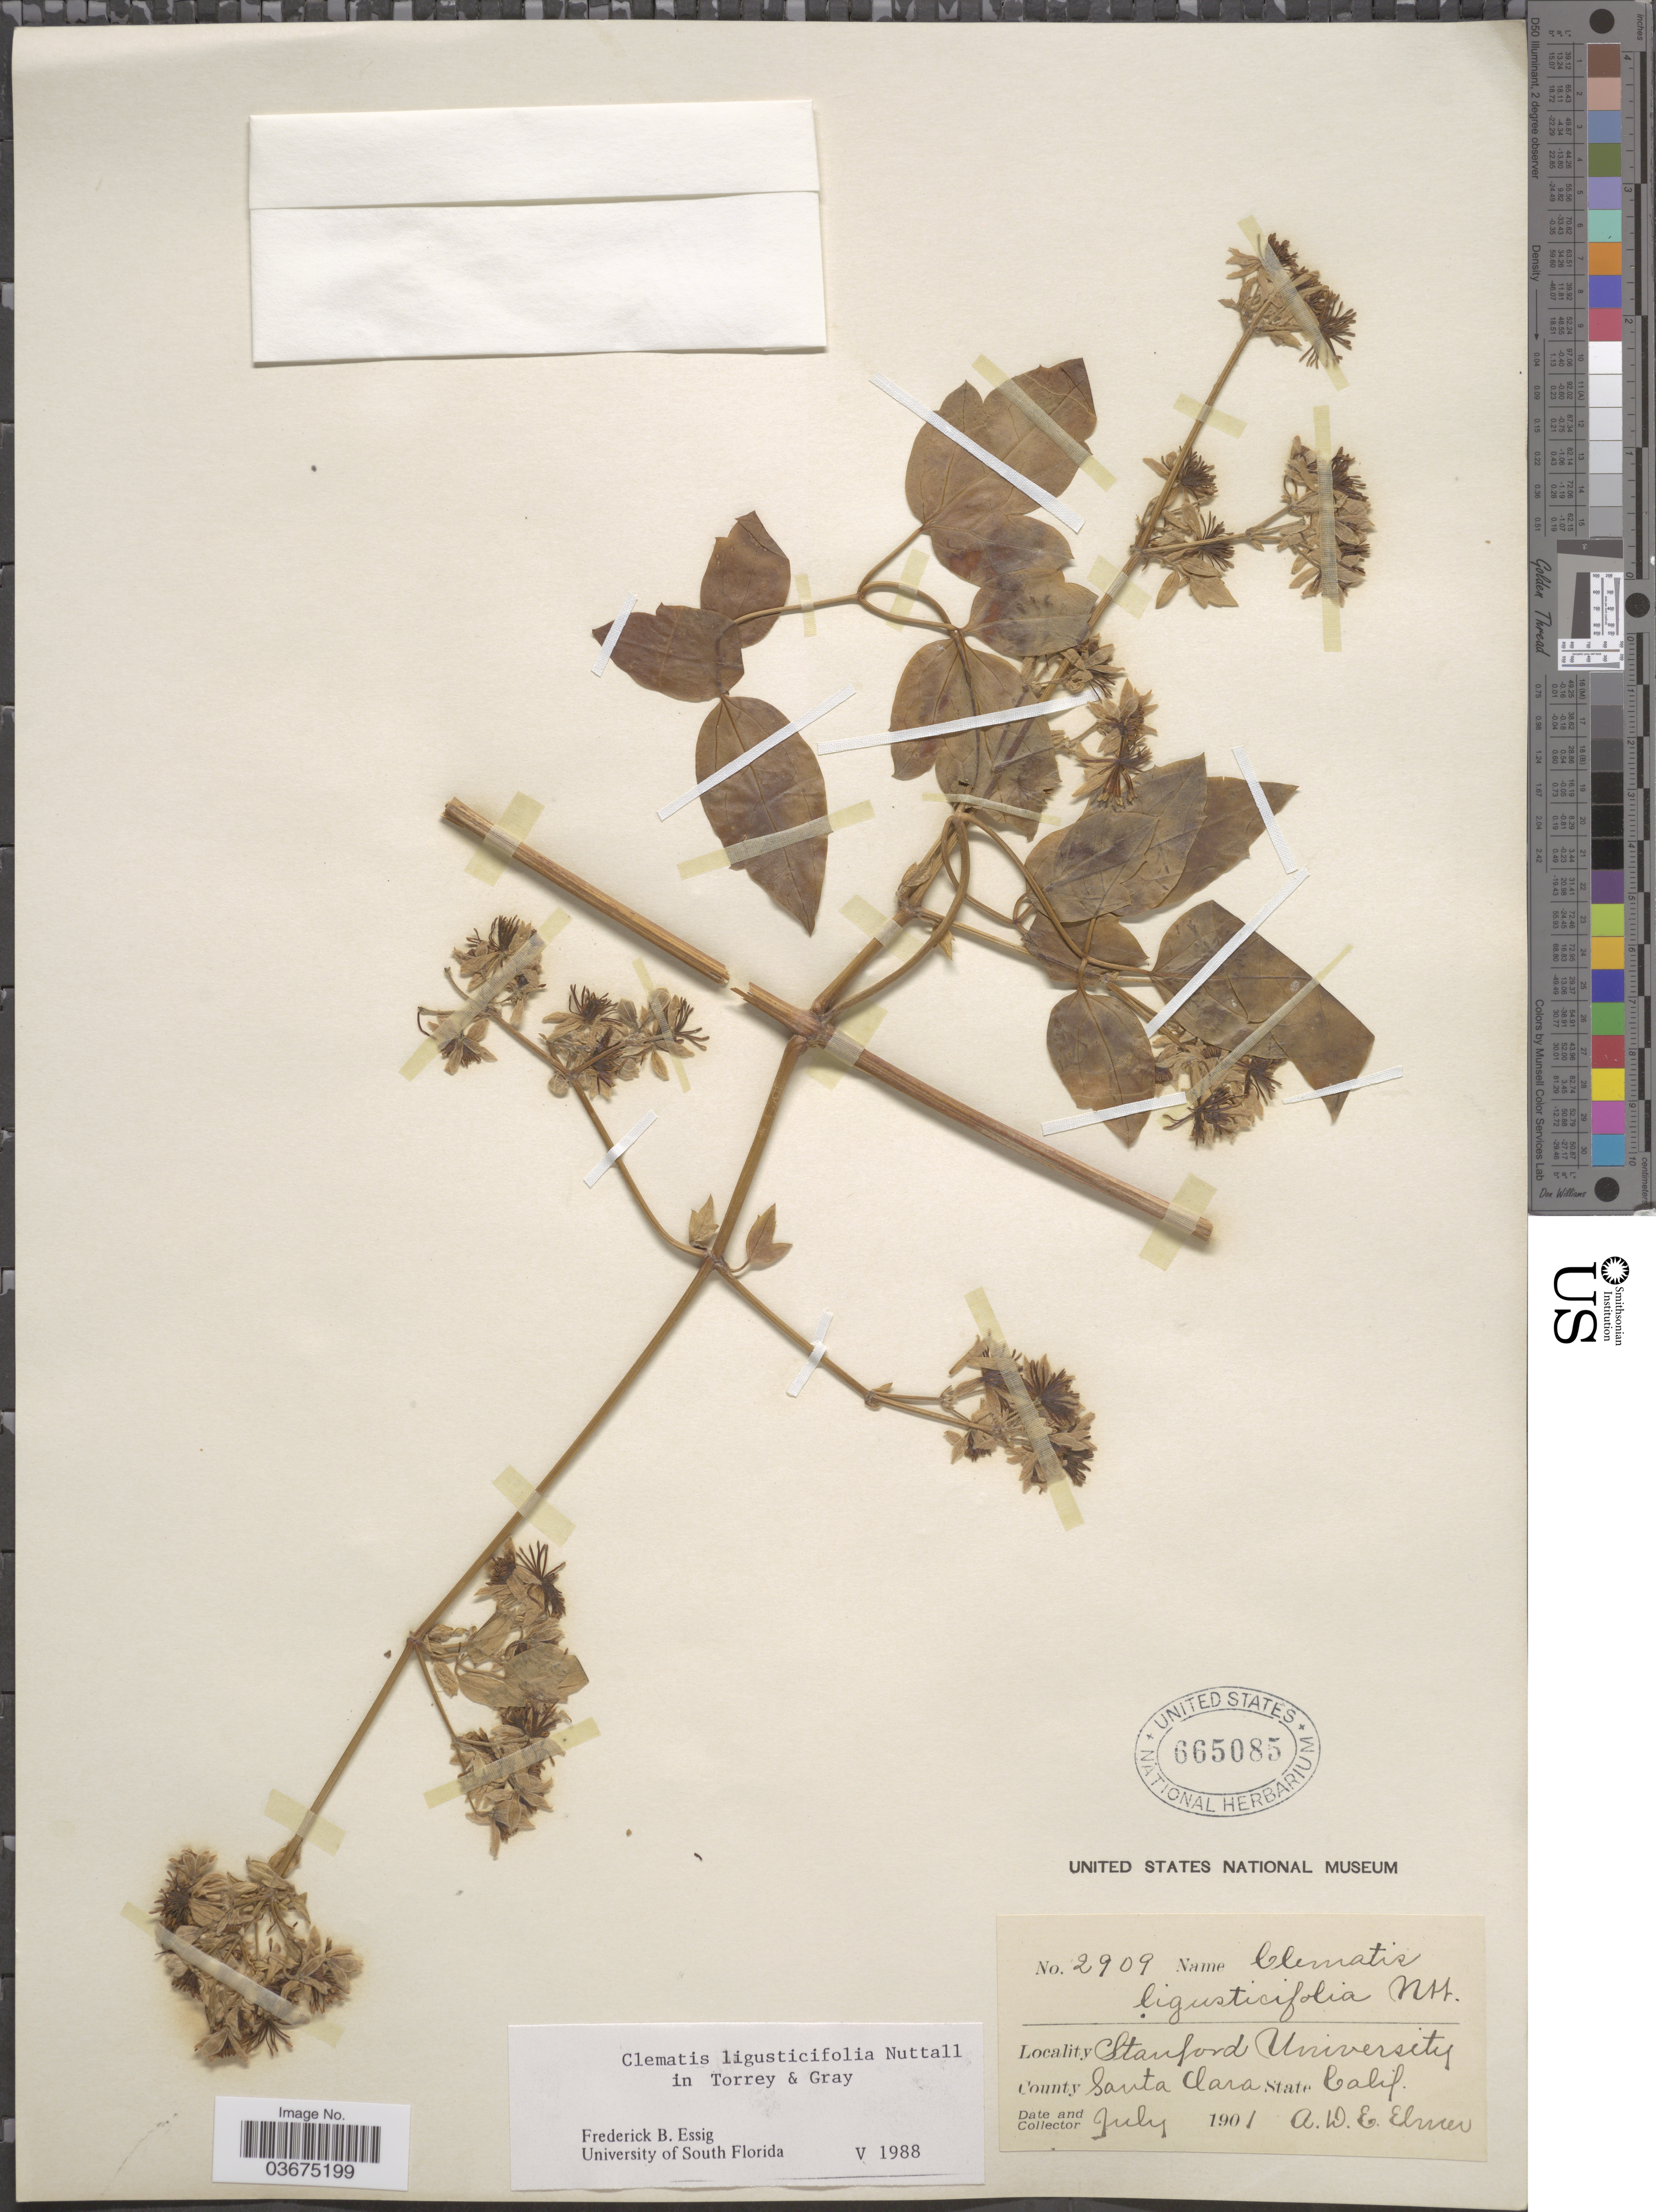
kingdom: Plantae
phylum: Tracheophyta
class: Magnoliopsida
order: Ranunculales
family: Ranunculaceae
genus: Clematis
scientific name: Clematis ligusticifolia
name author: Nutt.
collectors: A. D. E. Elmer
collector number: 2909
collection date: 1901-07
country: United States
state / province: California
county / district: Santa Clara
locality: Stanford University. County Santa Clara.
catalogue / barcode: US 665085